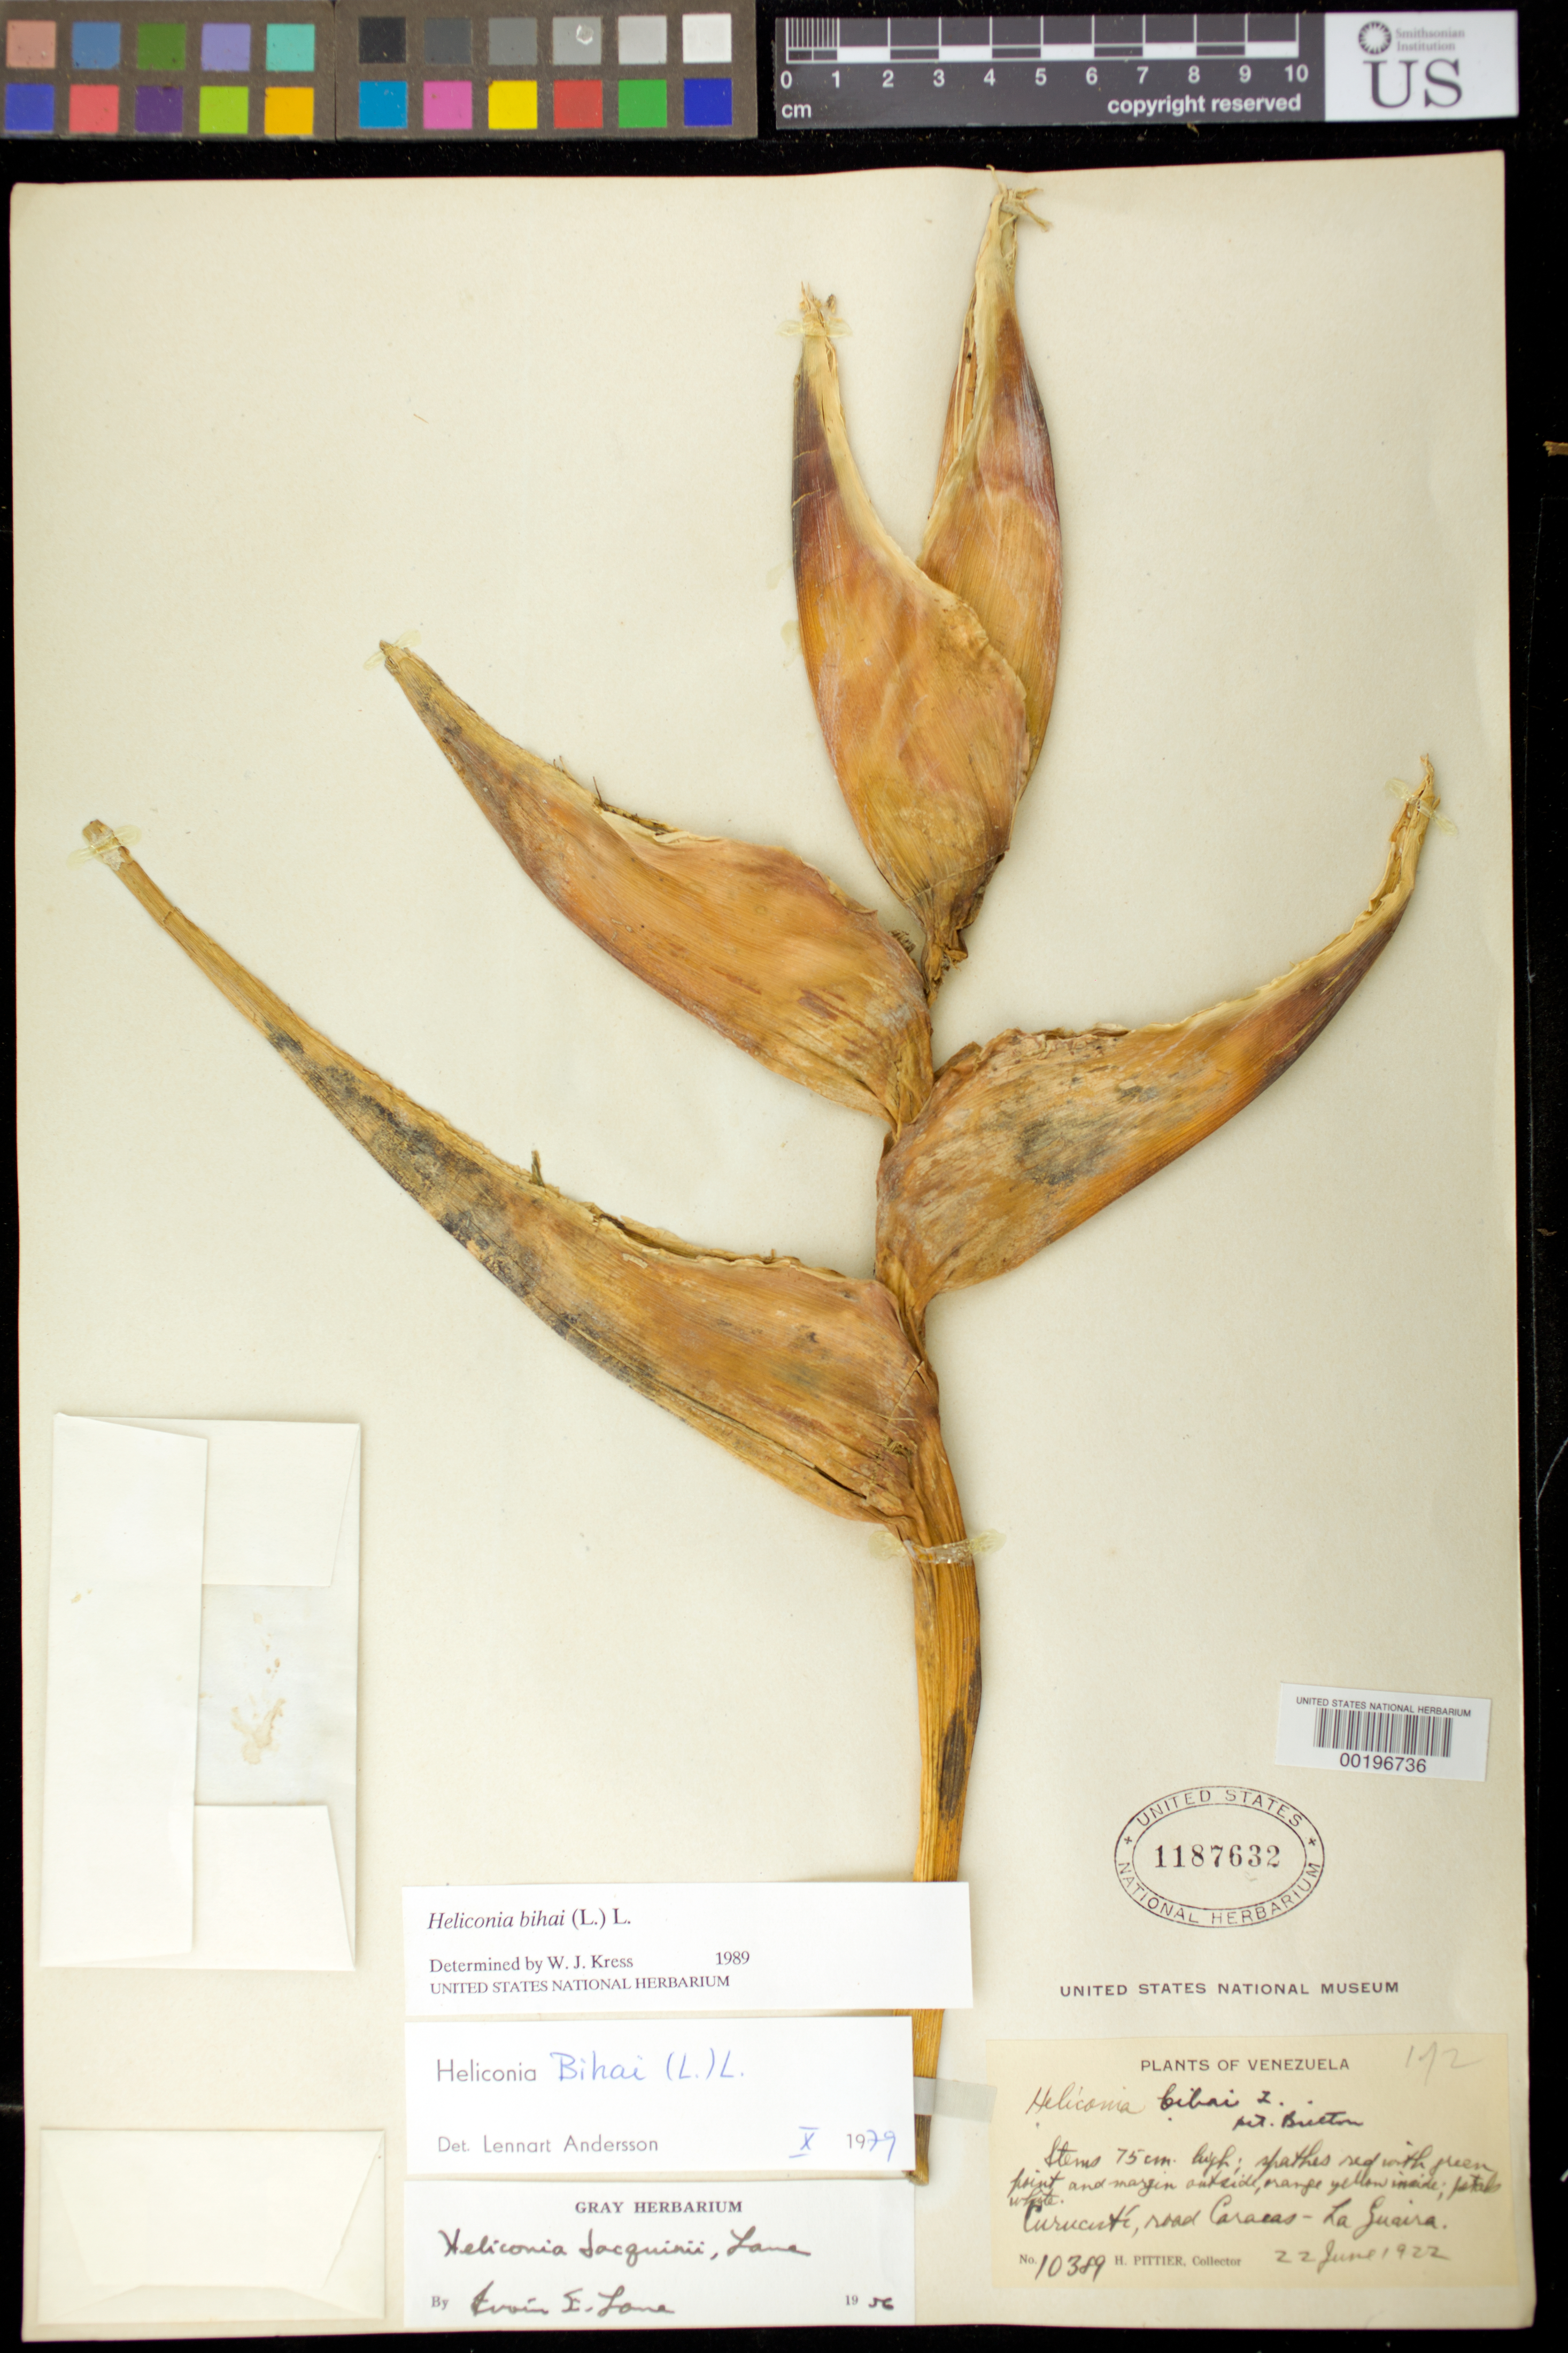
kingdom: Plantae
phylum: Tracheophyta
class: Liliopsida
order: Zingiberales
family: Heliconiaceae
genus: Heliconia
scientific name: Heliconia bihai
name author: (L.) L.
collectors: H. F. Pittier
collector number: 10389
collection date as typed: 22 Jun 1922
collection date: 1922-06-22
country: Venezuela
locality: Curucuti, road caracas-la guaira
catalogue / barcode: US 1187632